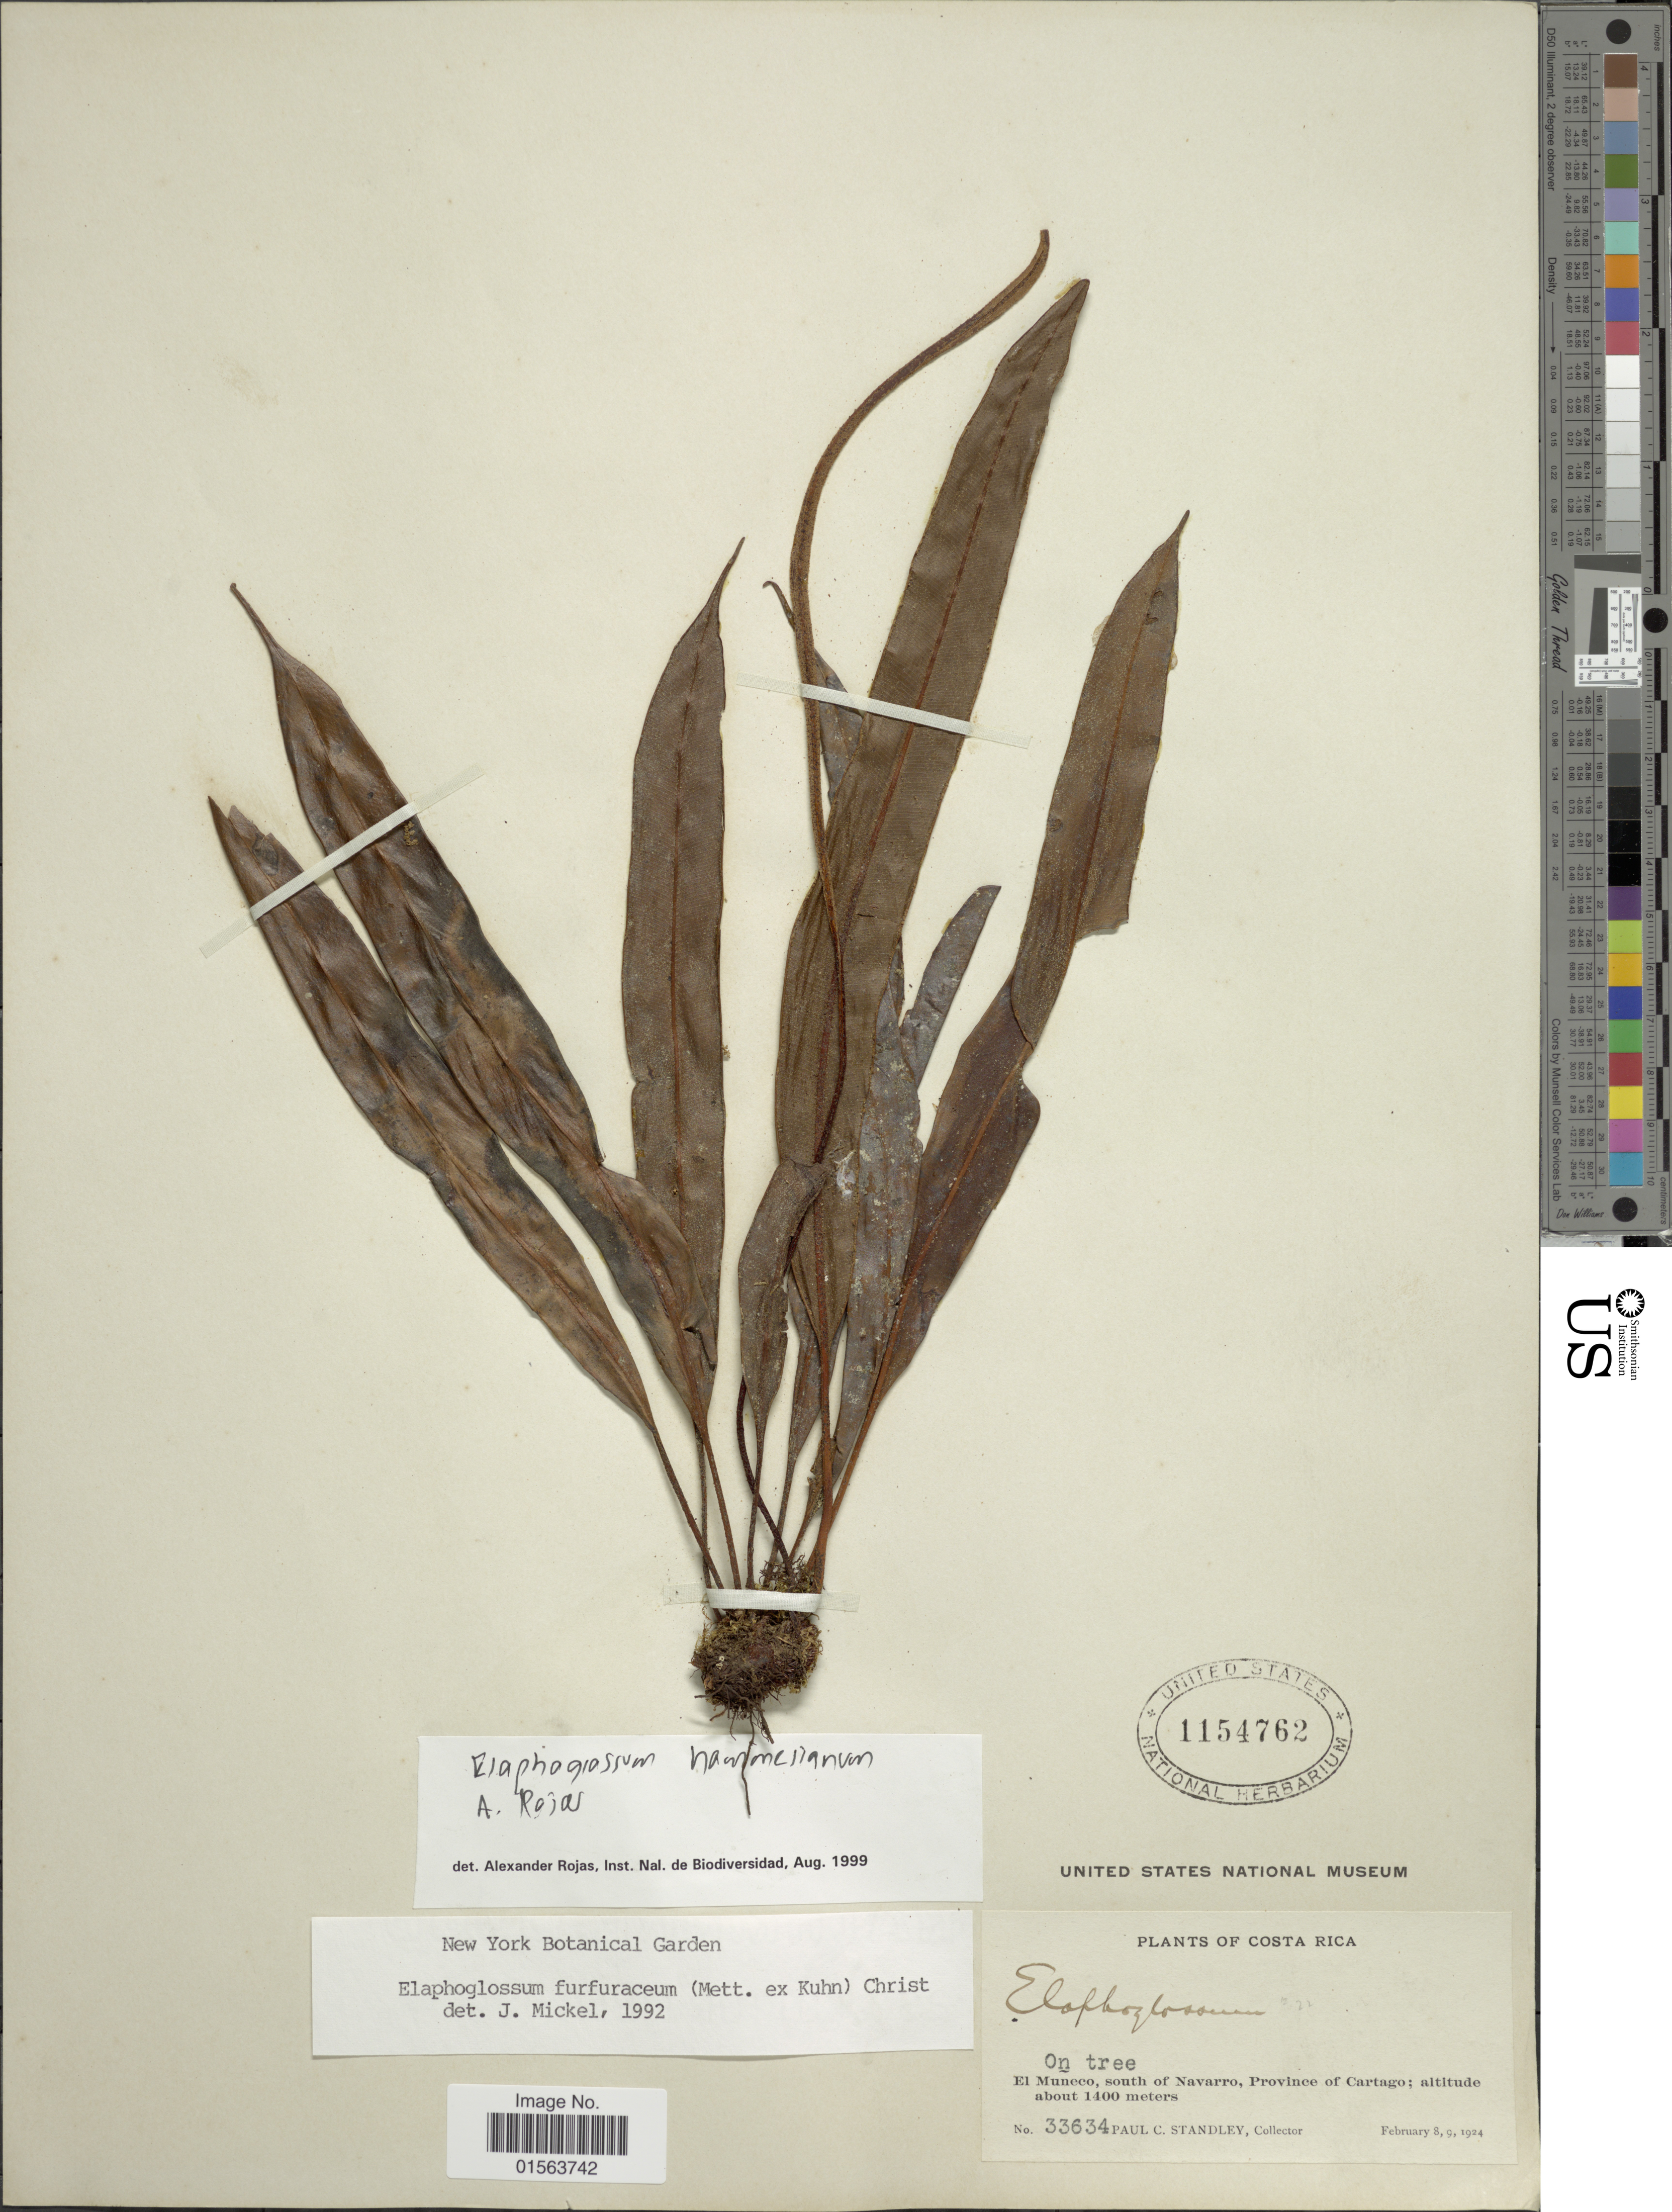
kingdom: Plantae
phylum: Tracheophyta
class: Polypodiopsida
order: Polypodiales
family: Dryopteridaceae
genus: Elaphoglossum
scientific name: Elaphoglossum hammelianum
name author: A. Rojas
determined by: Matos, F. B.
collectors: P. C. Standley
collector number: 33634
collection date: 1924-02-08/1924-02-09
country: Costa Rica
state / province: Cartago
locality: El Muneco, south of Navarro, Province of Cartago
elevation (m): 1400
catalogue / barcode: US 1154762